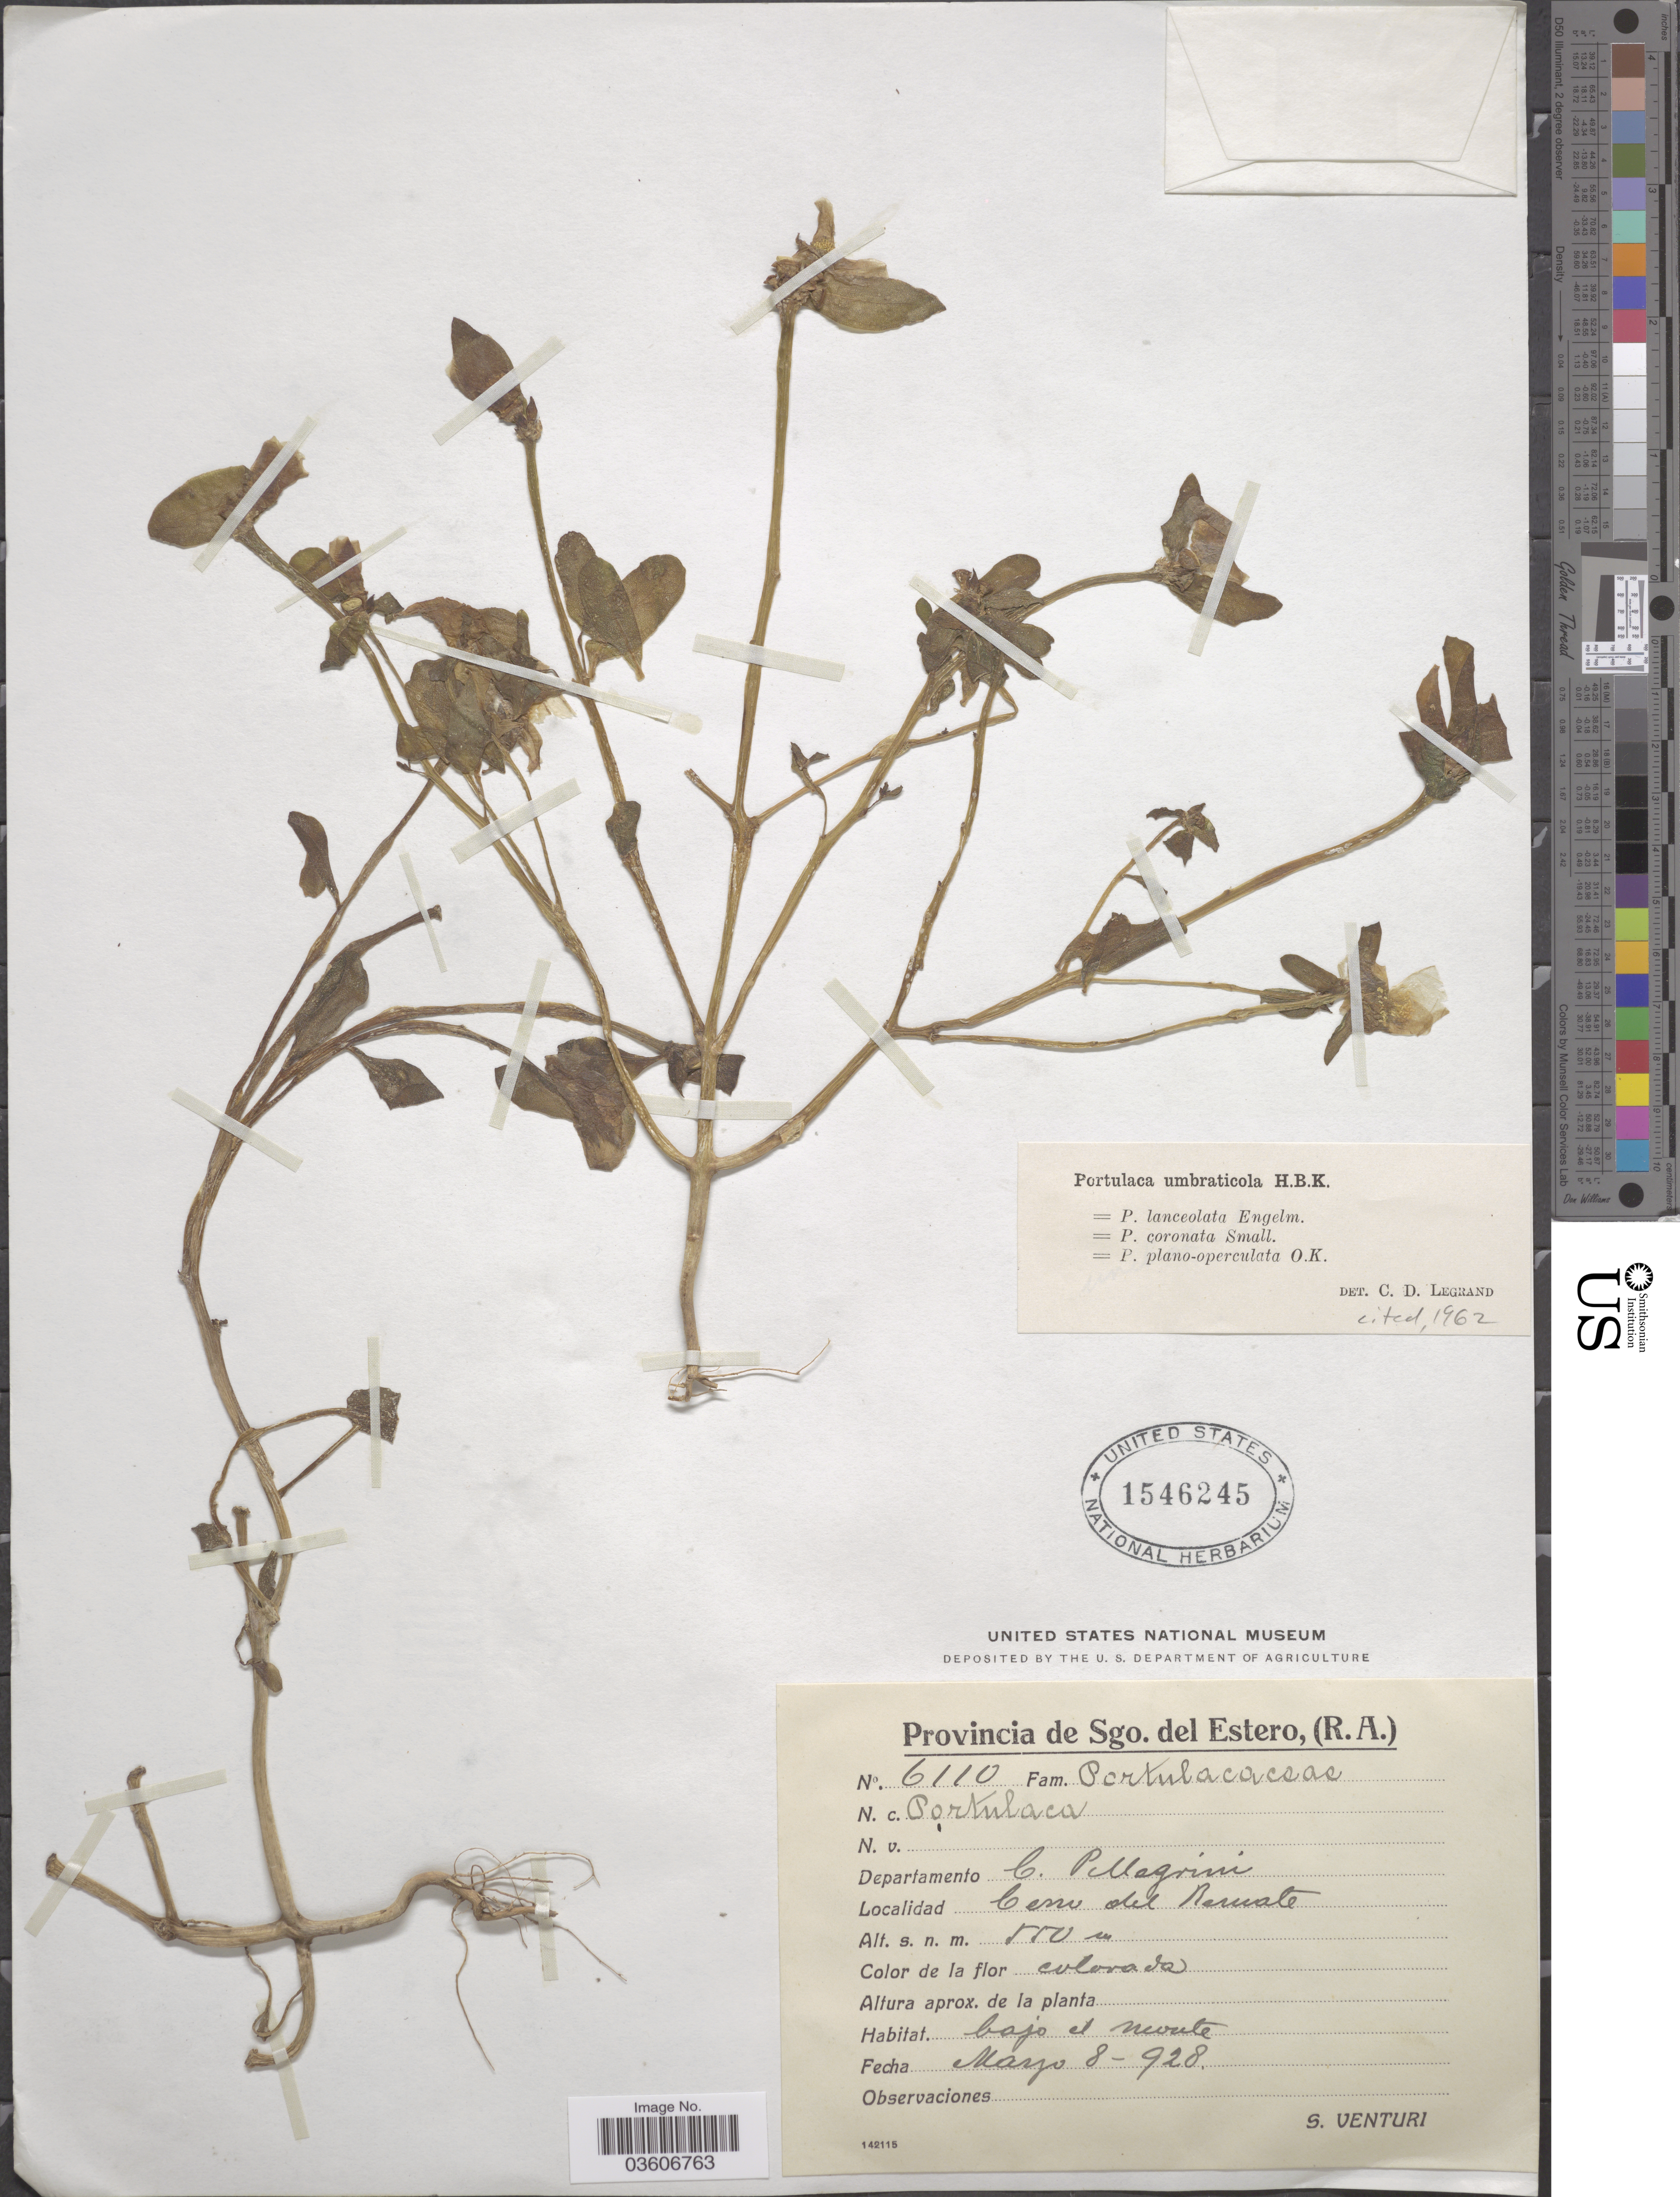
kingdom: Plantae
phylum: Tracheophyta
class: Magnoliopsida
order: Caryophyllales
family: Portulacaceae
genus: Portulaca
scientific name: Portulaca umbraticola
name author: Kunth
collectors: S. Venturi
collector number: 6110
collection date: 1928-03-08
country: Argentina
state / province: Santiago del Estero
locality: Departamento C. Pellegrini. Cerro del Remate.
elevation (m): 550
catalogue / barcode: US 1546245